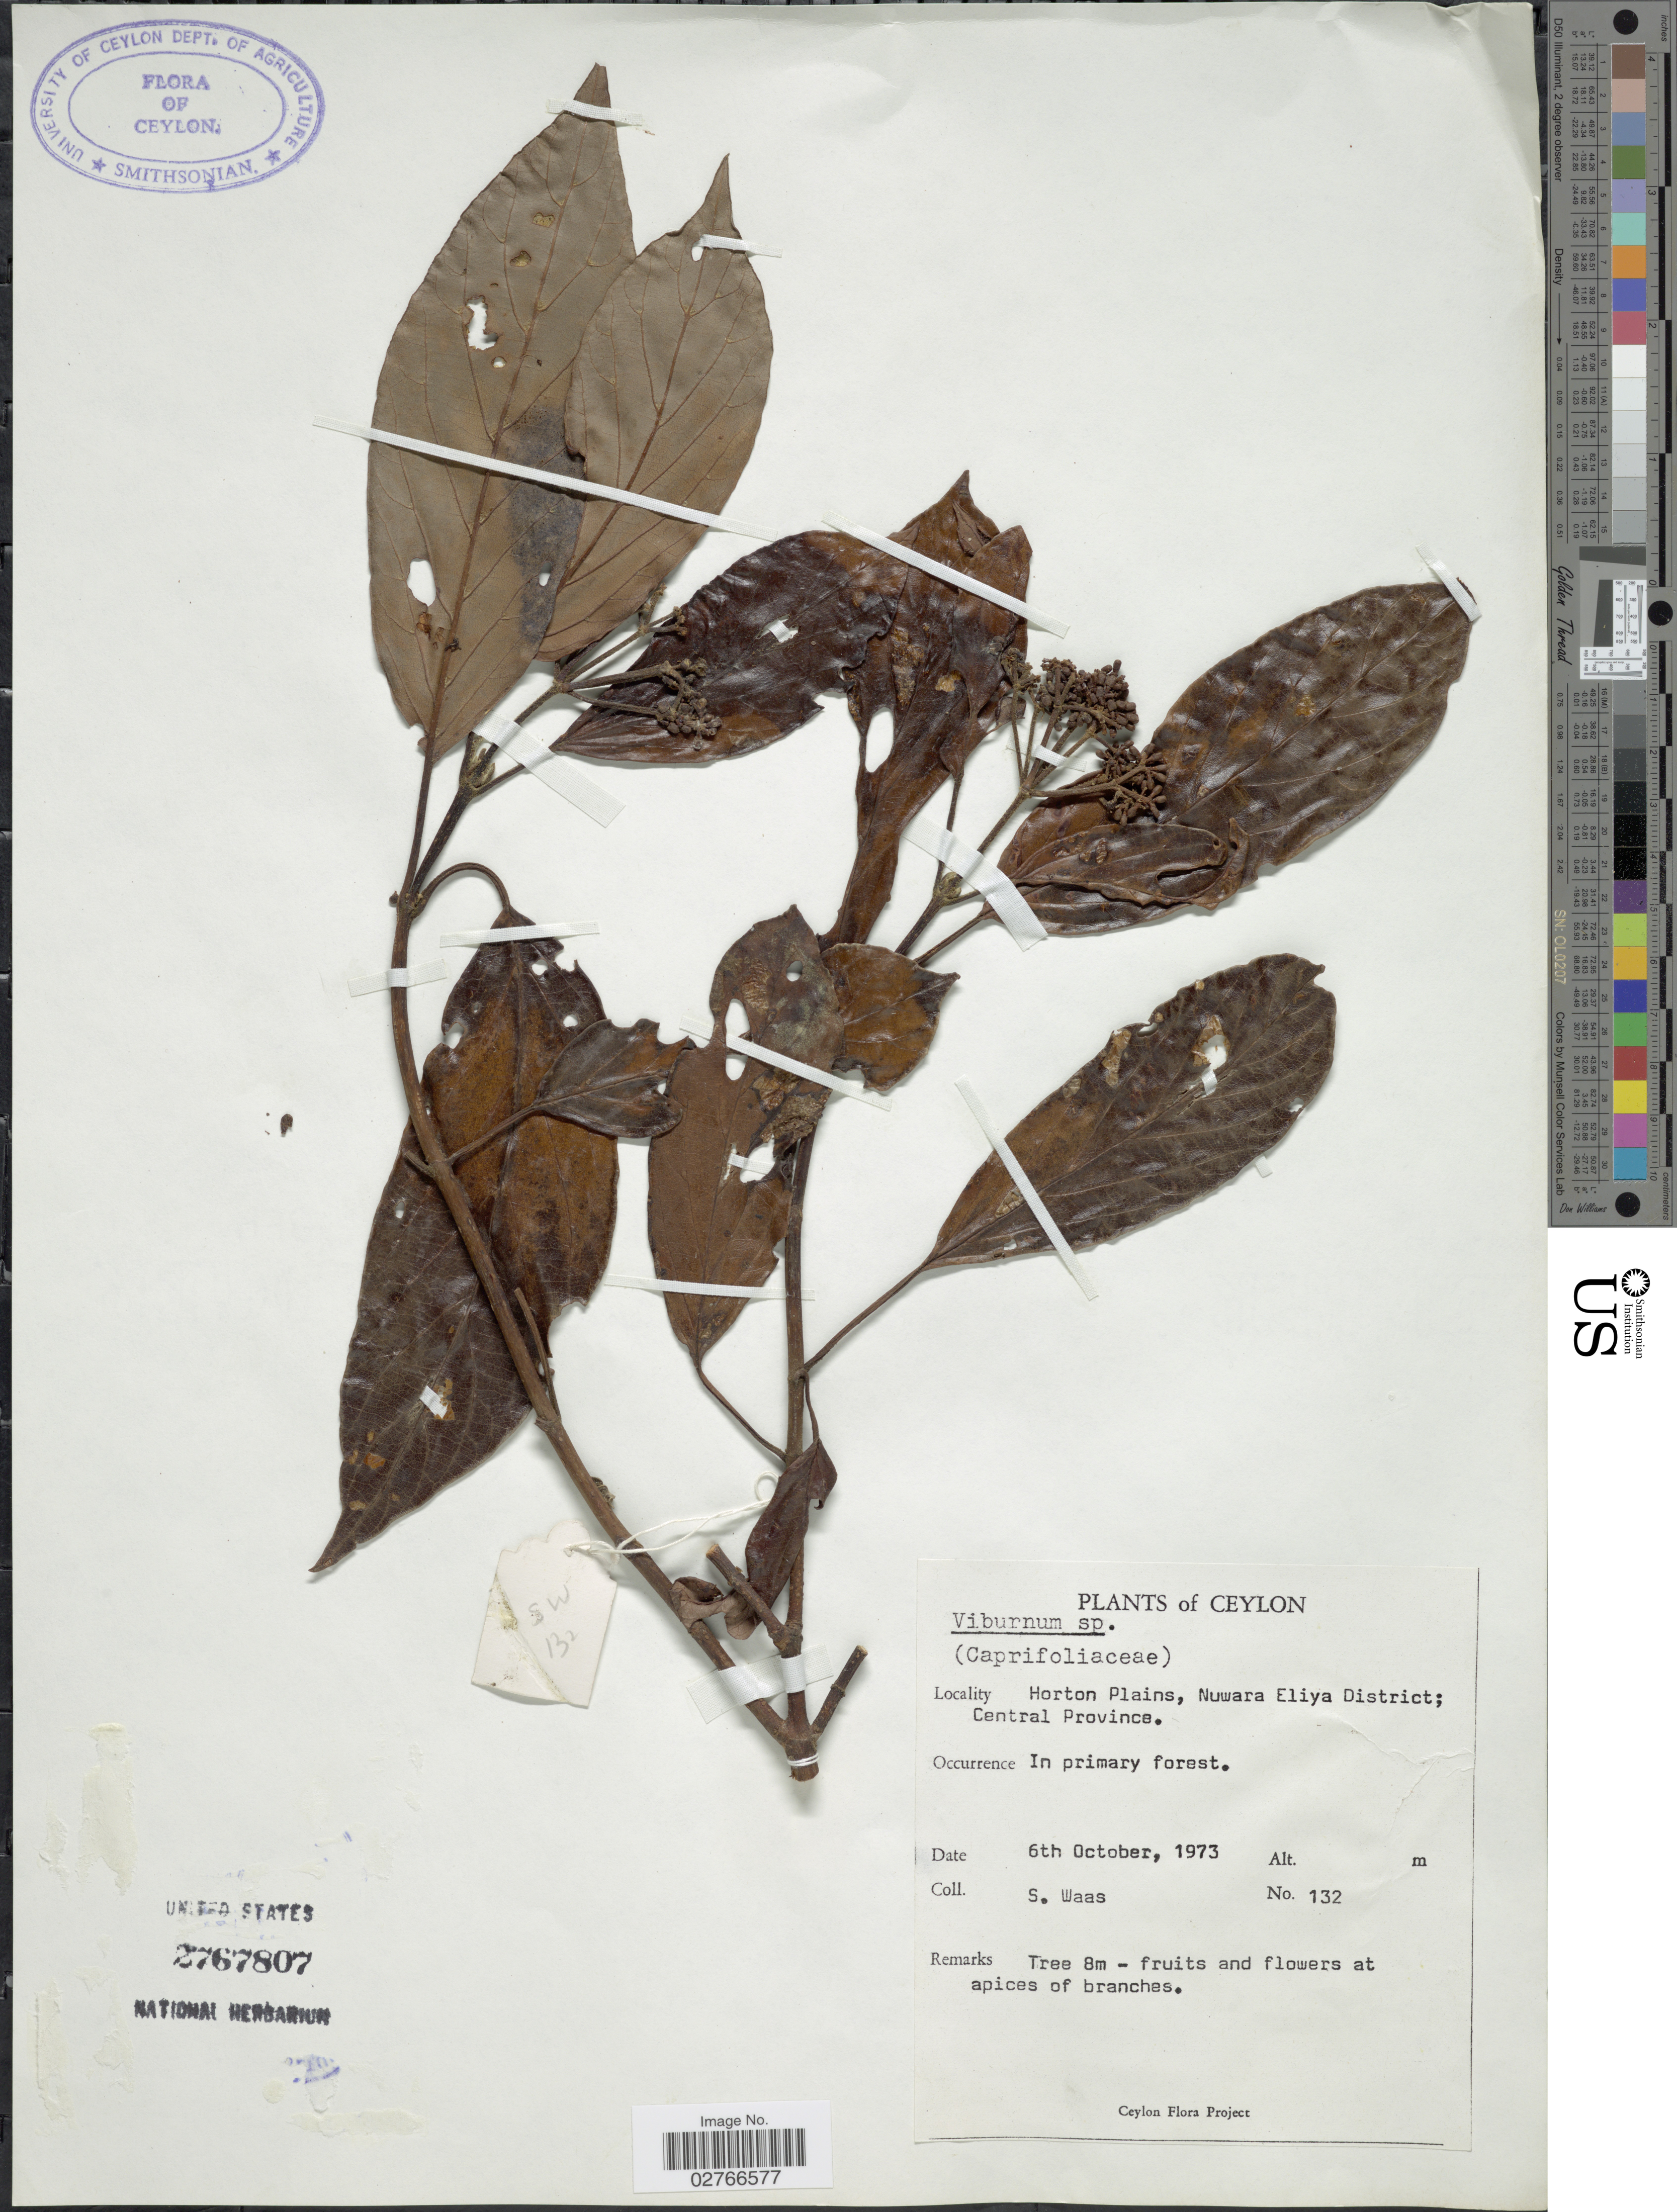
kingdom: Plantae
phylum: Tracheophyta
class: Magnoliopsida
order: Dipsacales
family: Viburnaceae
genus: Viburnum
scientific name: Viburnum sp.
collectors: S. Waas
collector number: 132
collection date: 1973-10-06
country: Sri Lanka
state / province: Central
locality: Ceylon. Horton Plains, Nuwara Eliya District.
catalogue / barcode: US 2767807